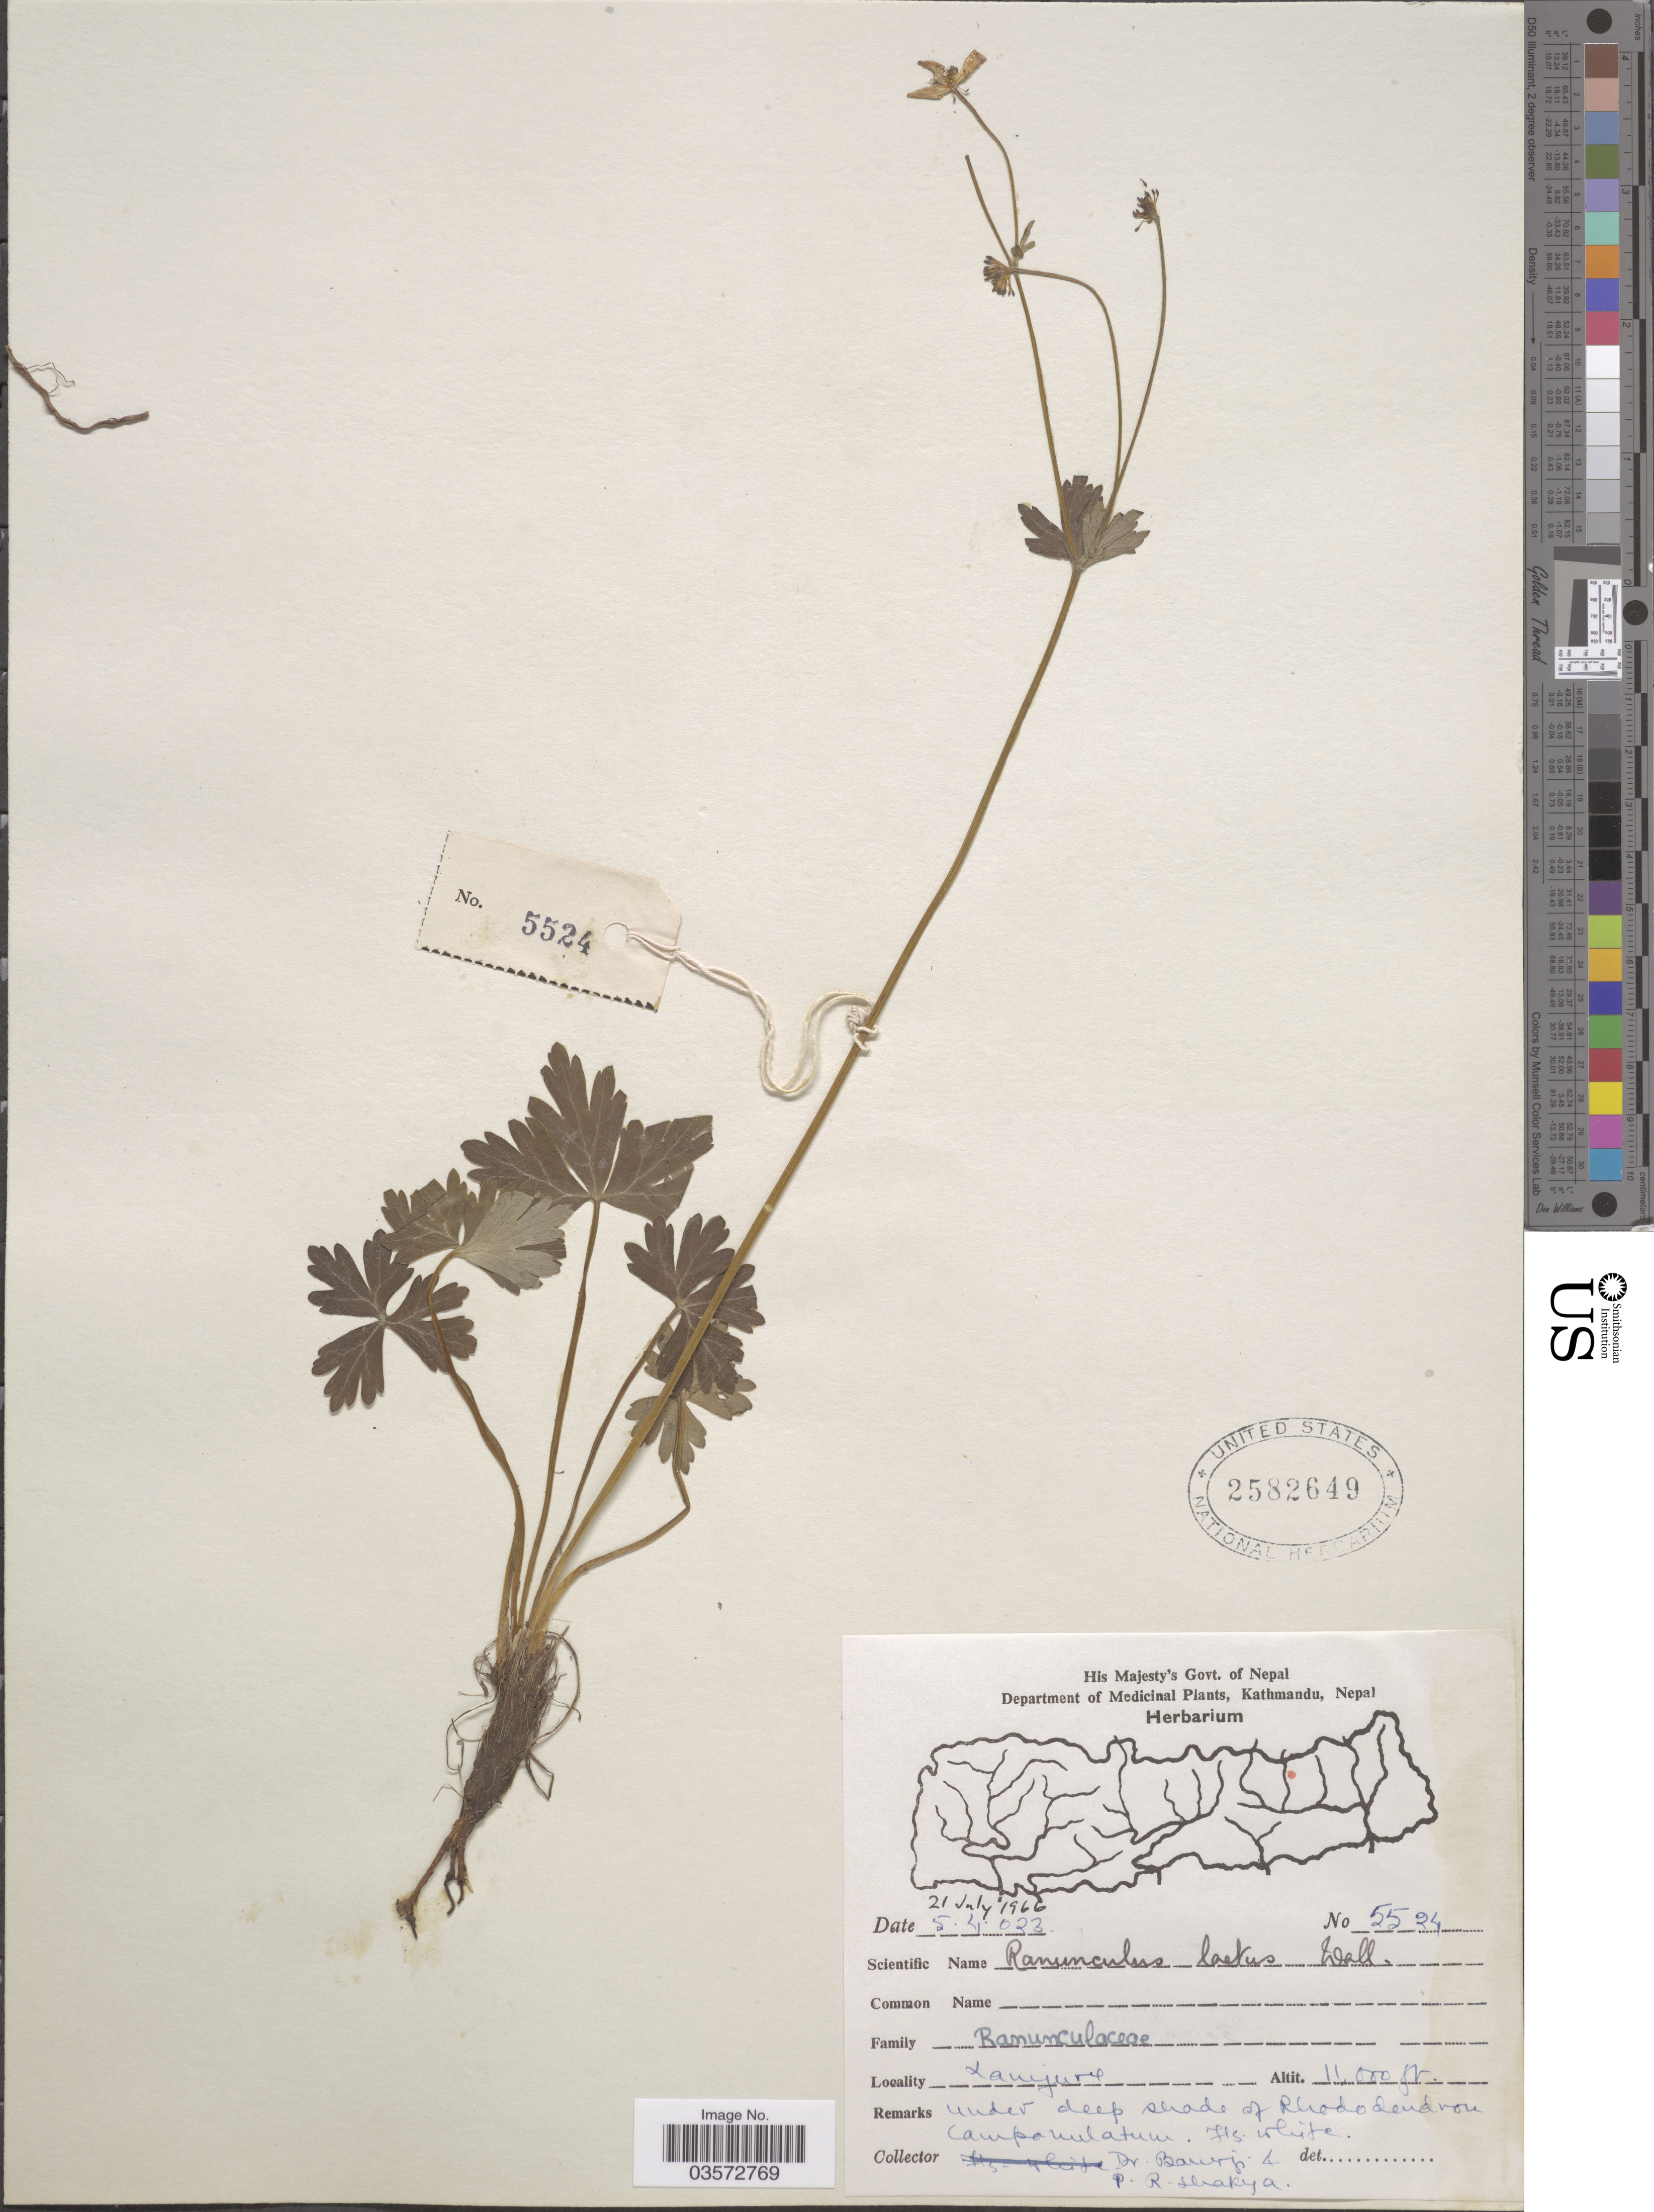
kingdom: Plantae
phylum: Tracheophyta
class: Magnoliopsida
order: Ranunculales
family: Ranunculaceae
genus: Ranunculus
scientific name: Ranunculus laetus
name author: Wall. ex Hook. f. & J.W. Thomson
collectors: -. Banerji & P. Shakya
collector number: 5524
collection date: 1966-07-21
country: Nepal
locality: Lamjure.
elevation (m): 3353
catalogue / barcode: US 2582649